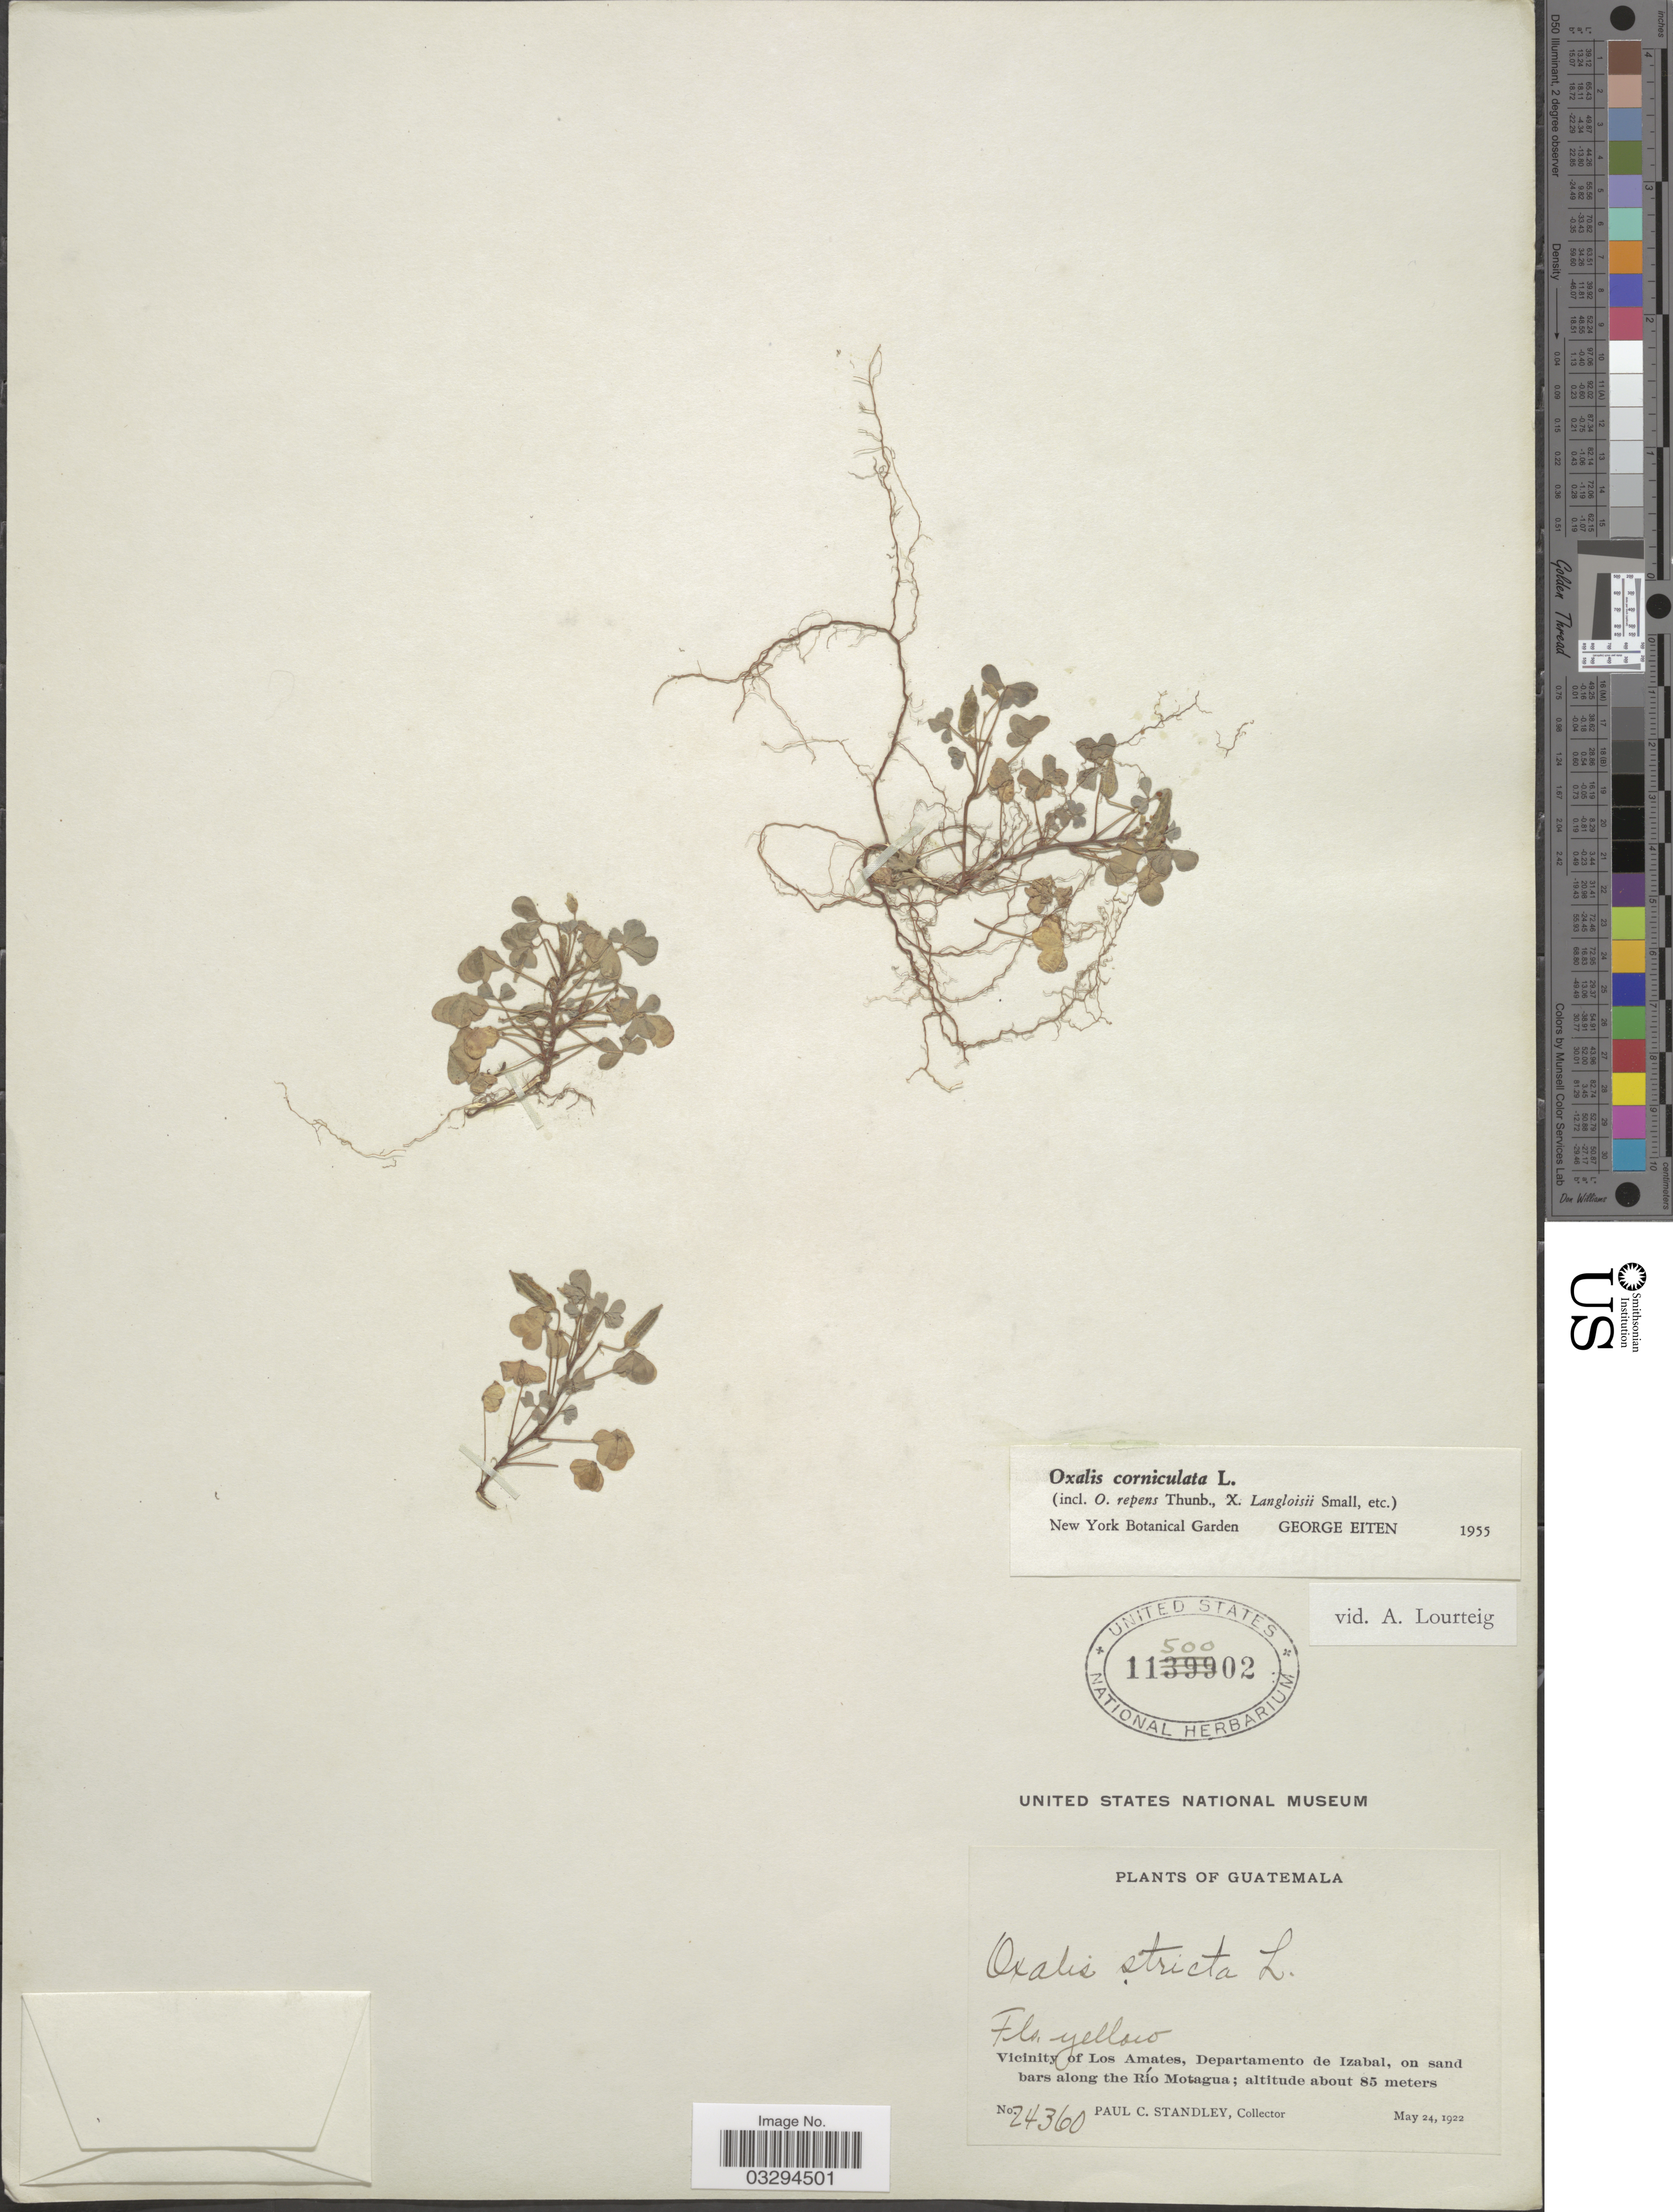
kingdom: Plantae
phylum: Tracheophyta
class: Magnoliopsida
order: Oxalidales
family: Oxalidaceae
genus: Oxalis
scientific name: Oxalis corniculata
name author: L.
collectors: P. C. Standley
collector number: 24360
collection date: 1922-05-24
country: Guatemala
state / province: Izabal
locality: Vicinity of Los Amates, Departamento de Izabal, on sand bars along the Río Motagua.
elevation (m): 85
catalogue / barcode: US 1150002